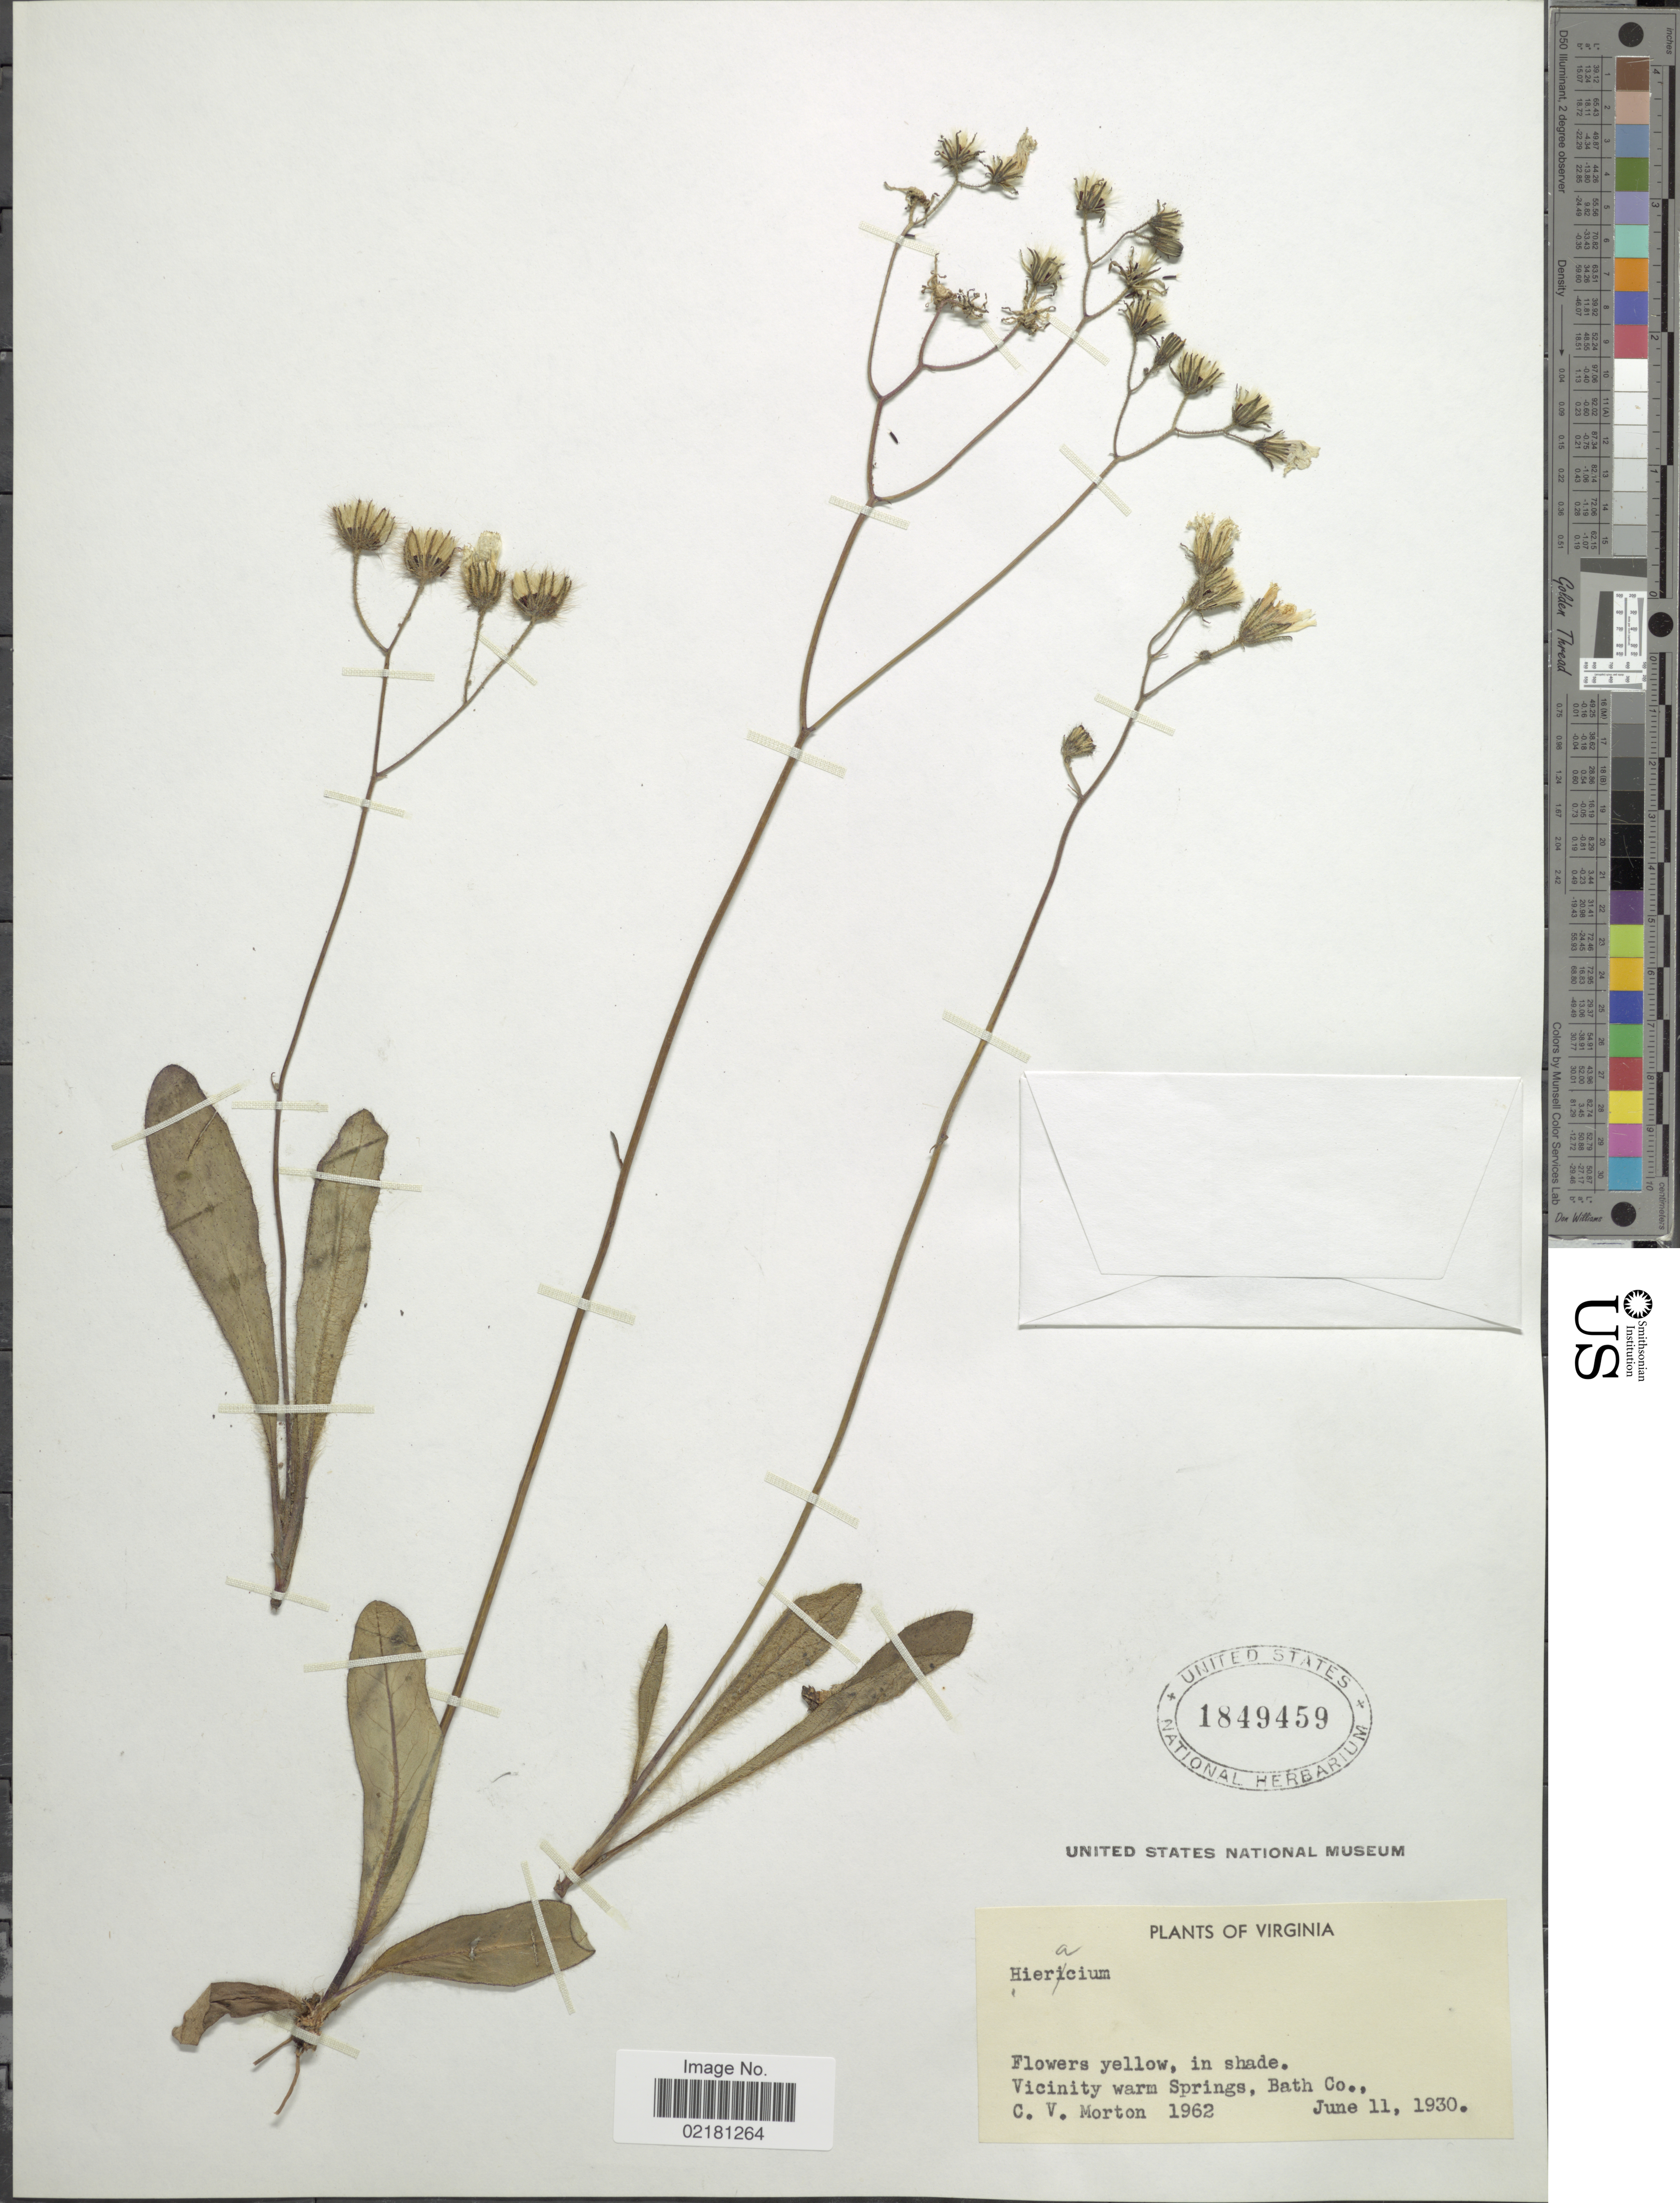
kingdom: Plantae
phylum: Tracheophyta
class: Magnoliopsida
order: Asterales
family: Asteraceae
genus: Hieracium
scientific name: Hieracium repandulare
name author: Druce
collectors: C. V. Morton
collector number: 1962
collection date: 1930-06-11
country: United States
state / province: Virginia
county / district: Bath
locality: Vicinity warm Springs, Bath Co.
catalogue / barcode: US 1849459